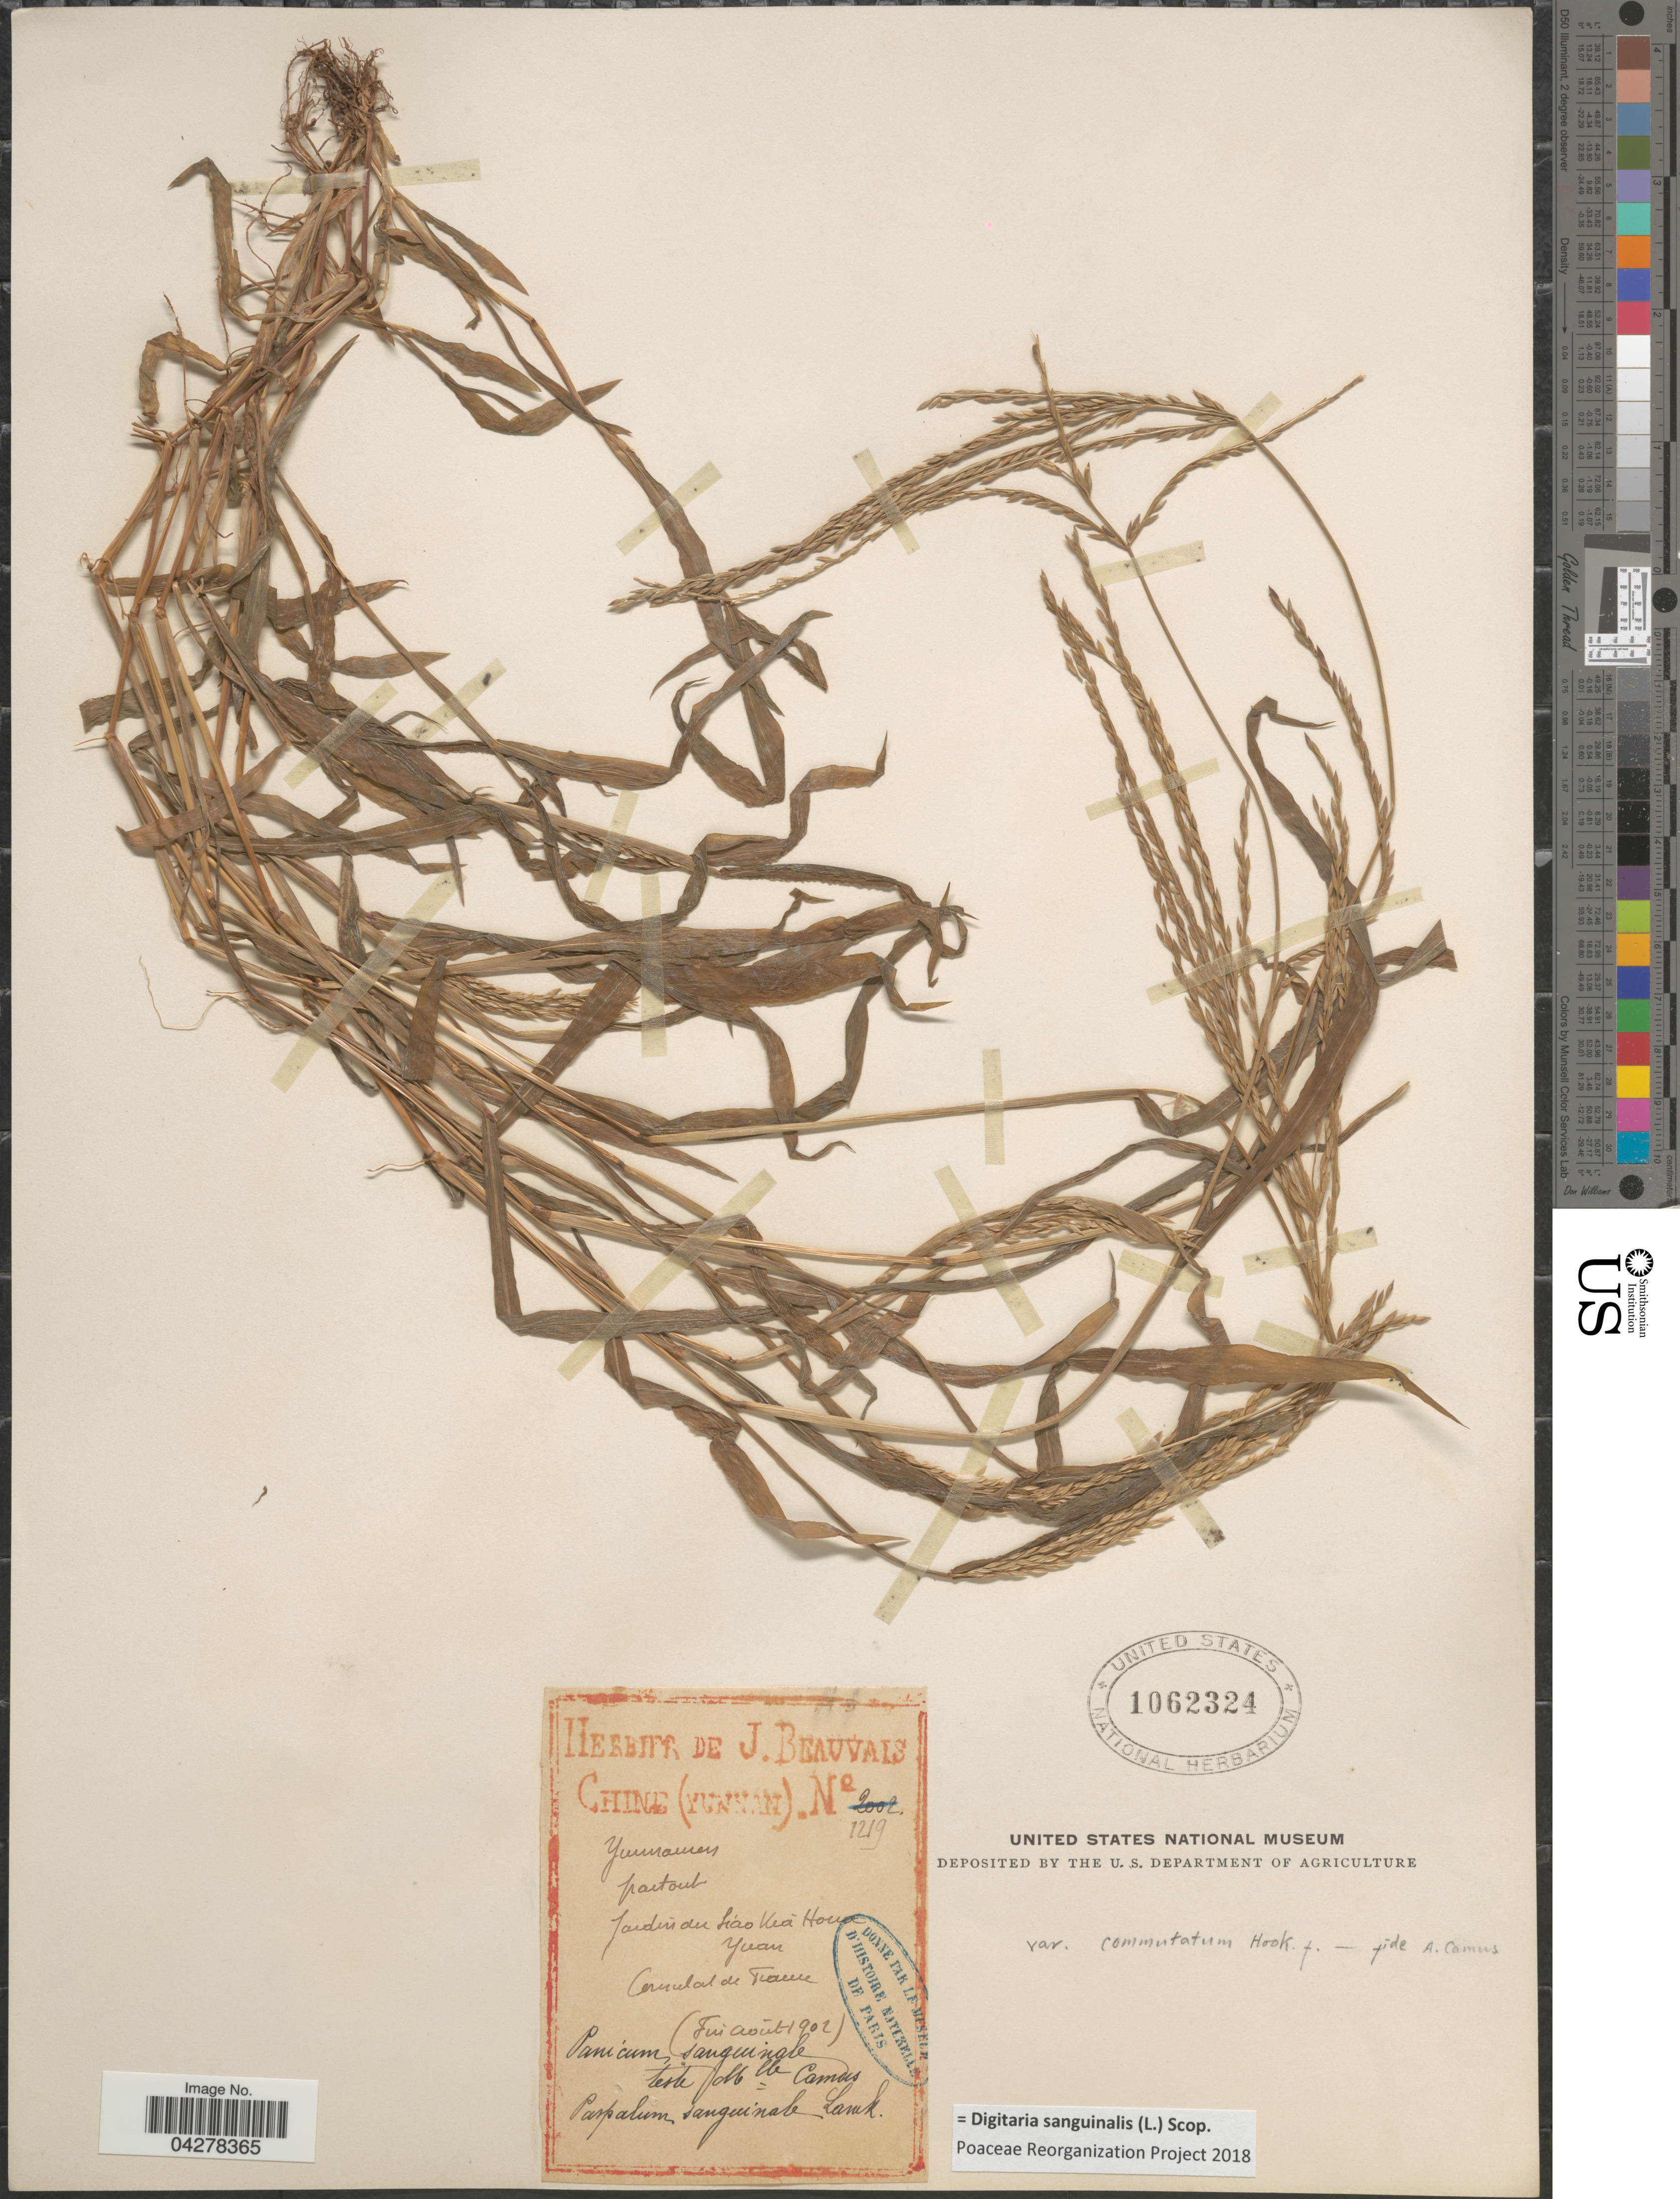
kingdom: Plantae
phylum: Tracheophyta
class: Liliopsida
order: Poales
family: Poaceae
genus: Digitaria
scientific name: Digitaria sanguinalis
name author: (L.) Scop.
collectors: Ex herb. J. Beauvais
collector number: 1219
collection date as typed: Fin Août 1902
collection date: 1902-08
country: China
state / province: Yunnan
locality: Chine. Yunnansen partout. Jardins du Liao Kia Houa Yuan. Cernulal de [illegible text]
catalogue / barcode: US 1062324